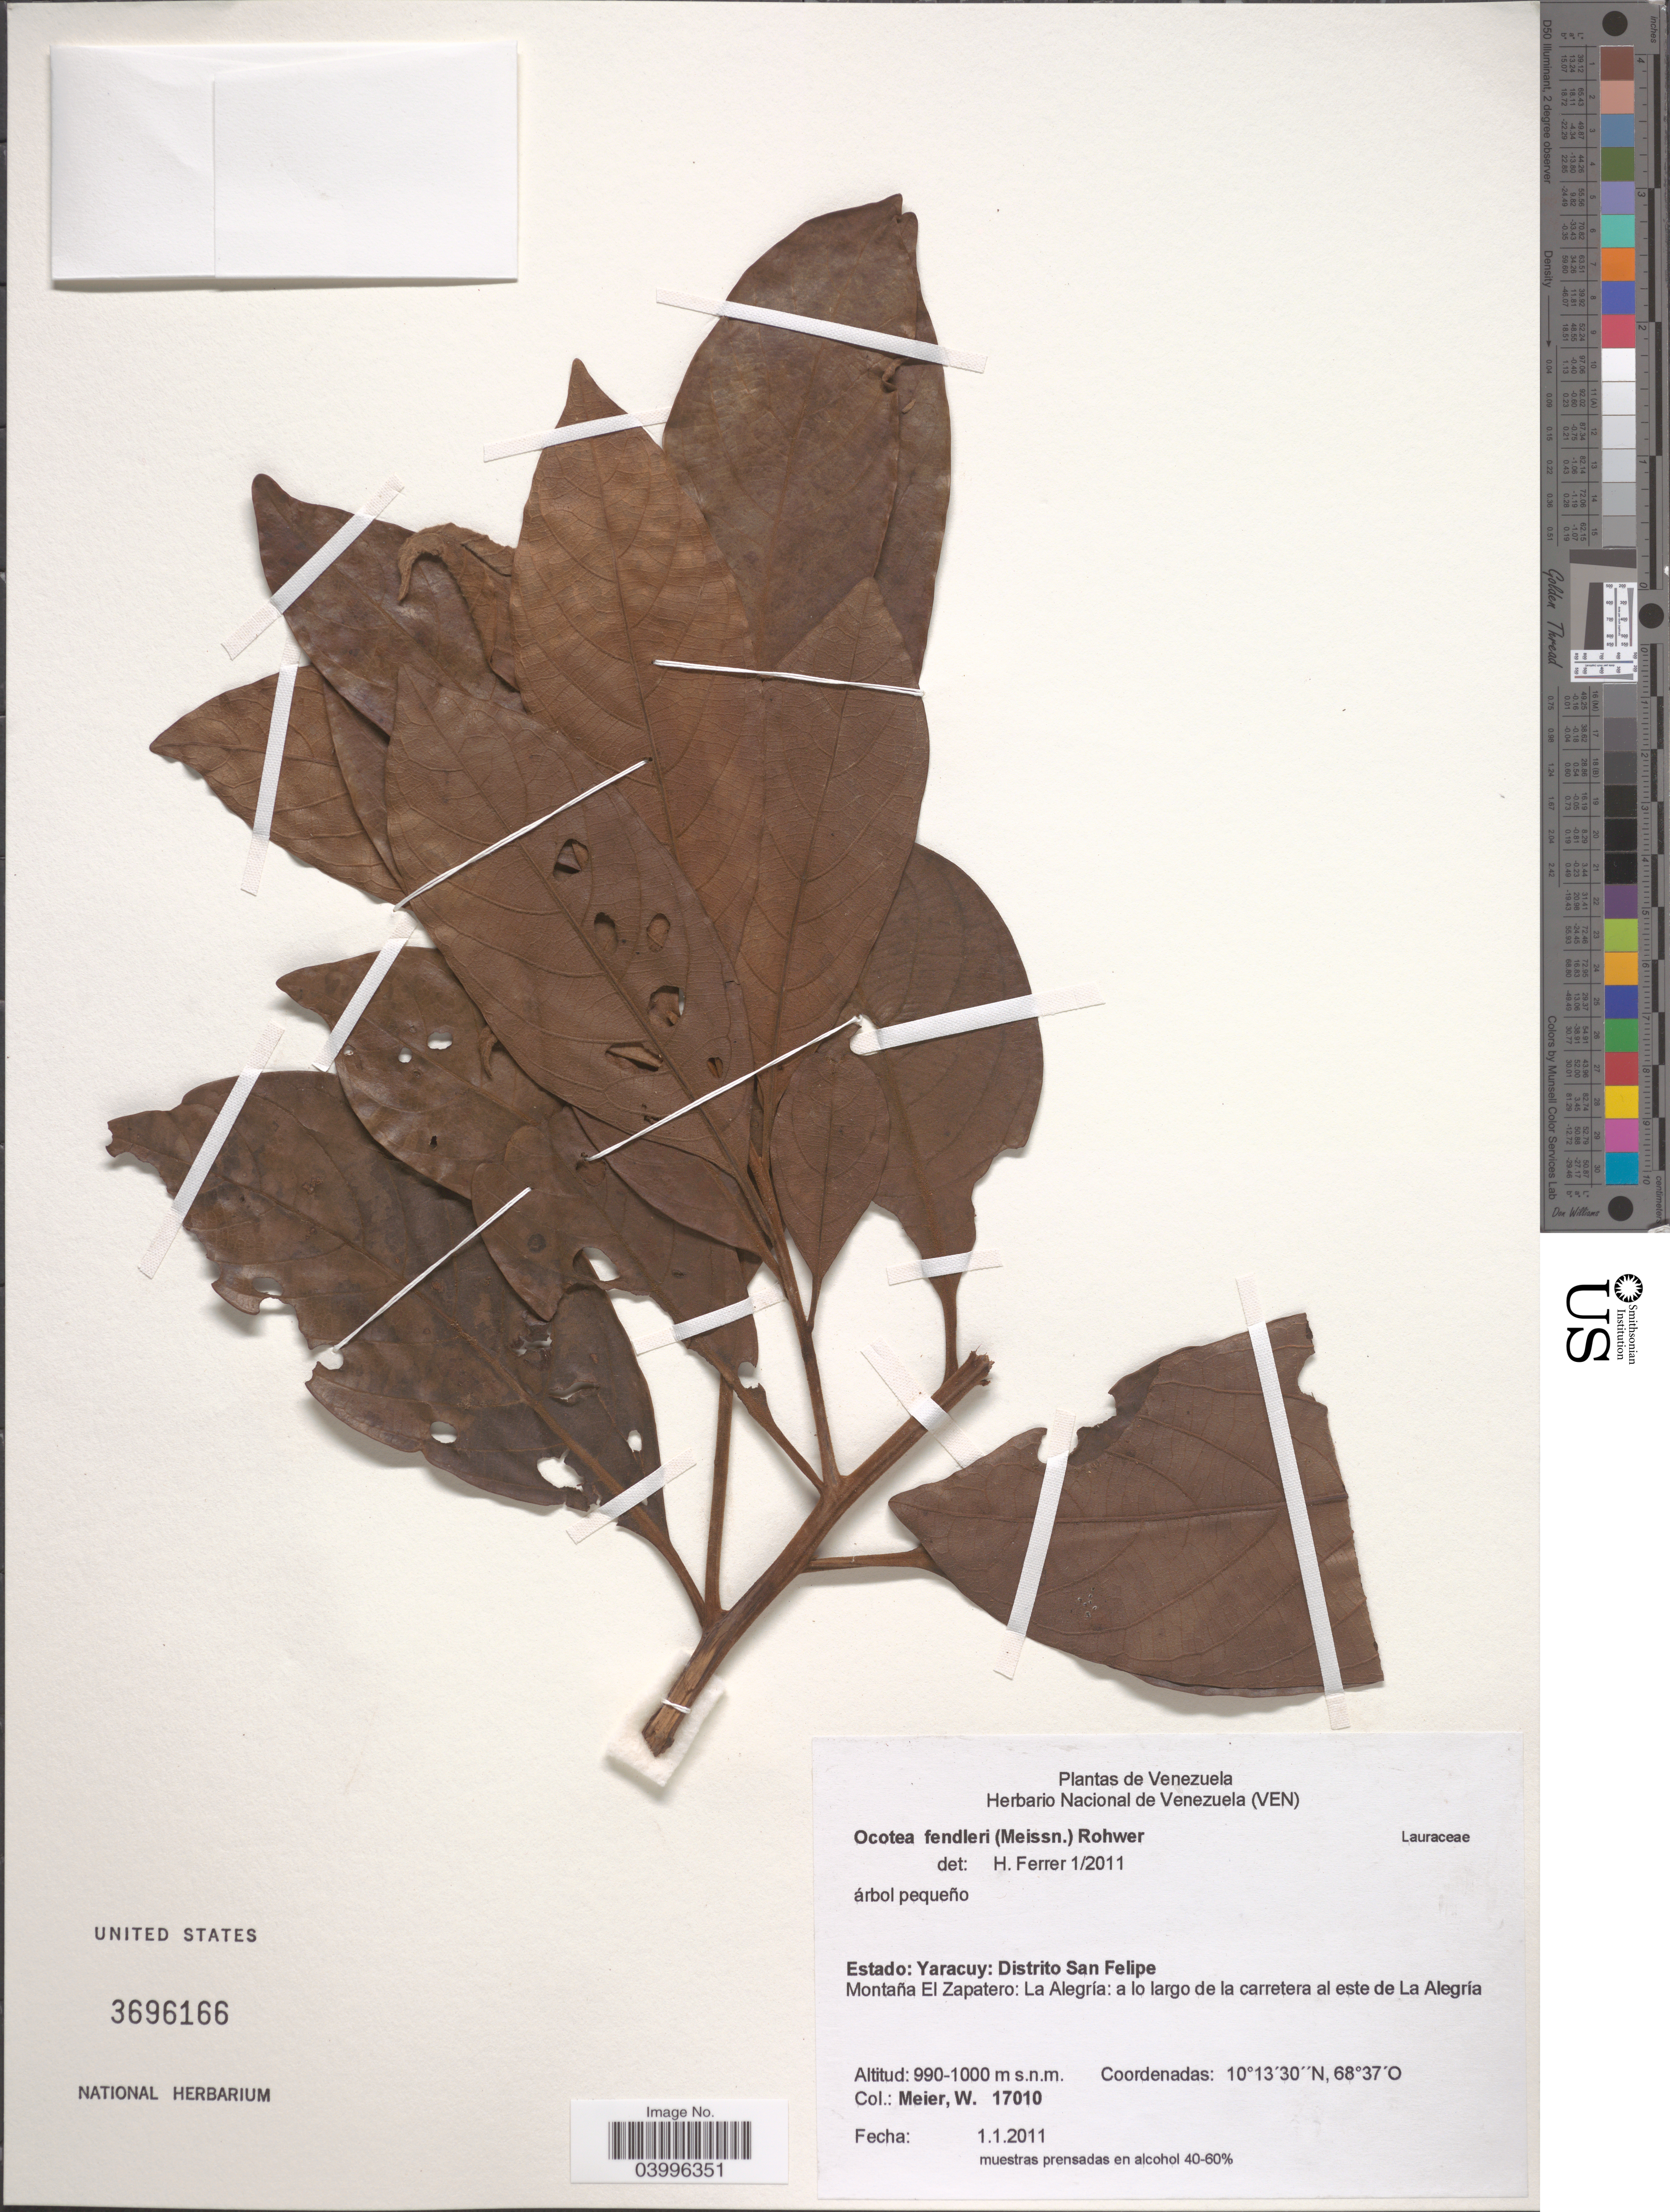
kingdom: Plantae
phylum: Tracheophyta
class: Magnoliopsida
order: Laurales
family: Lauraceae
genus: Ocotea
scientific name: Ocotea fendleri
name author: (Meisn.) Rohwer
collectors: W. Meier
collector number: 17010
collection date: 2011-01-01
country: Venezuela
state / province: Yaracuy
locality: Distrito San Felipe. Montaña El Zapatero: La Alegría: a lo largo de la carretera al este de La Alegría.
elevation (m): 990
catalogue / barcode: US 3696166